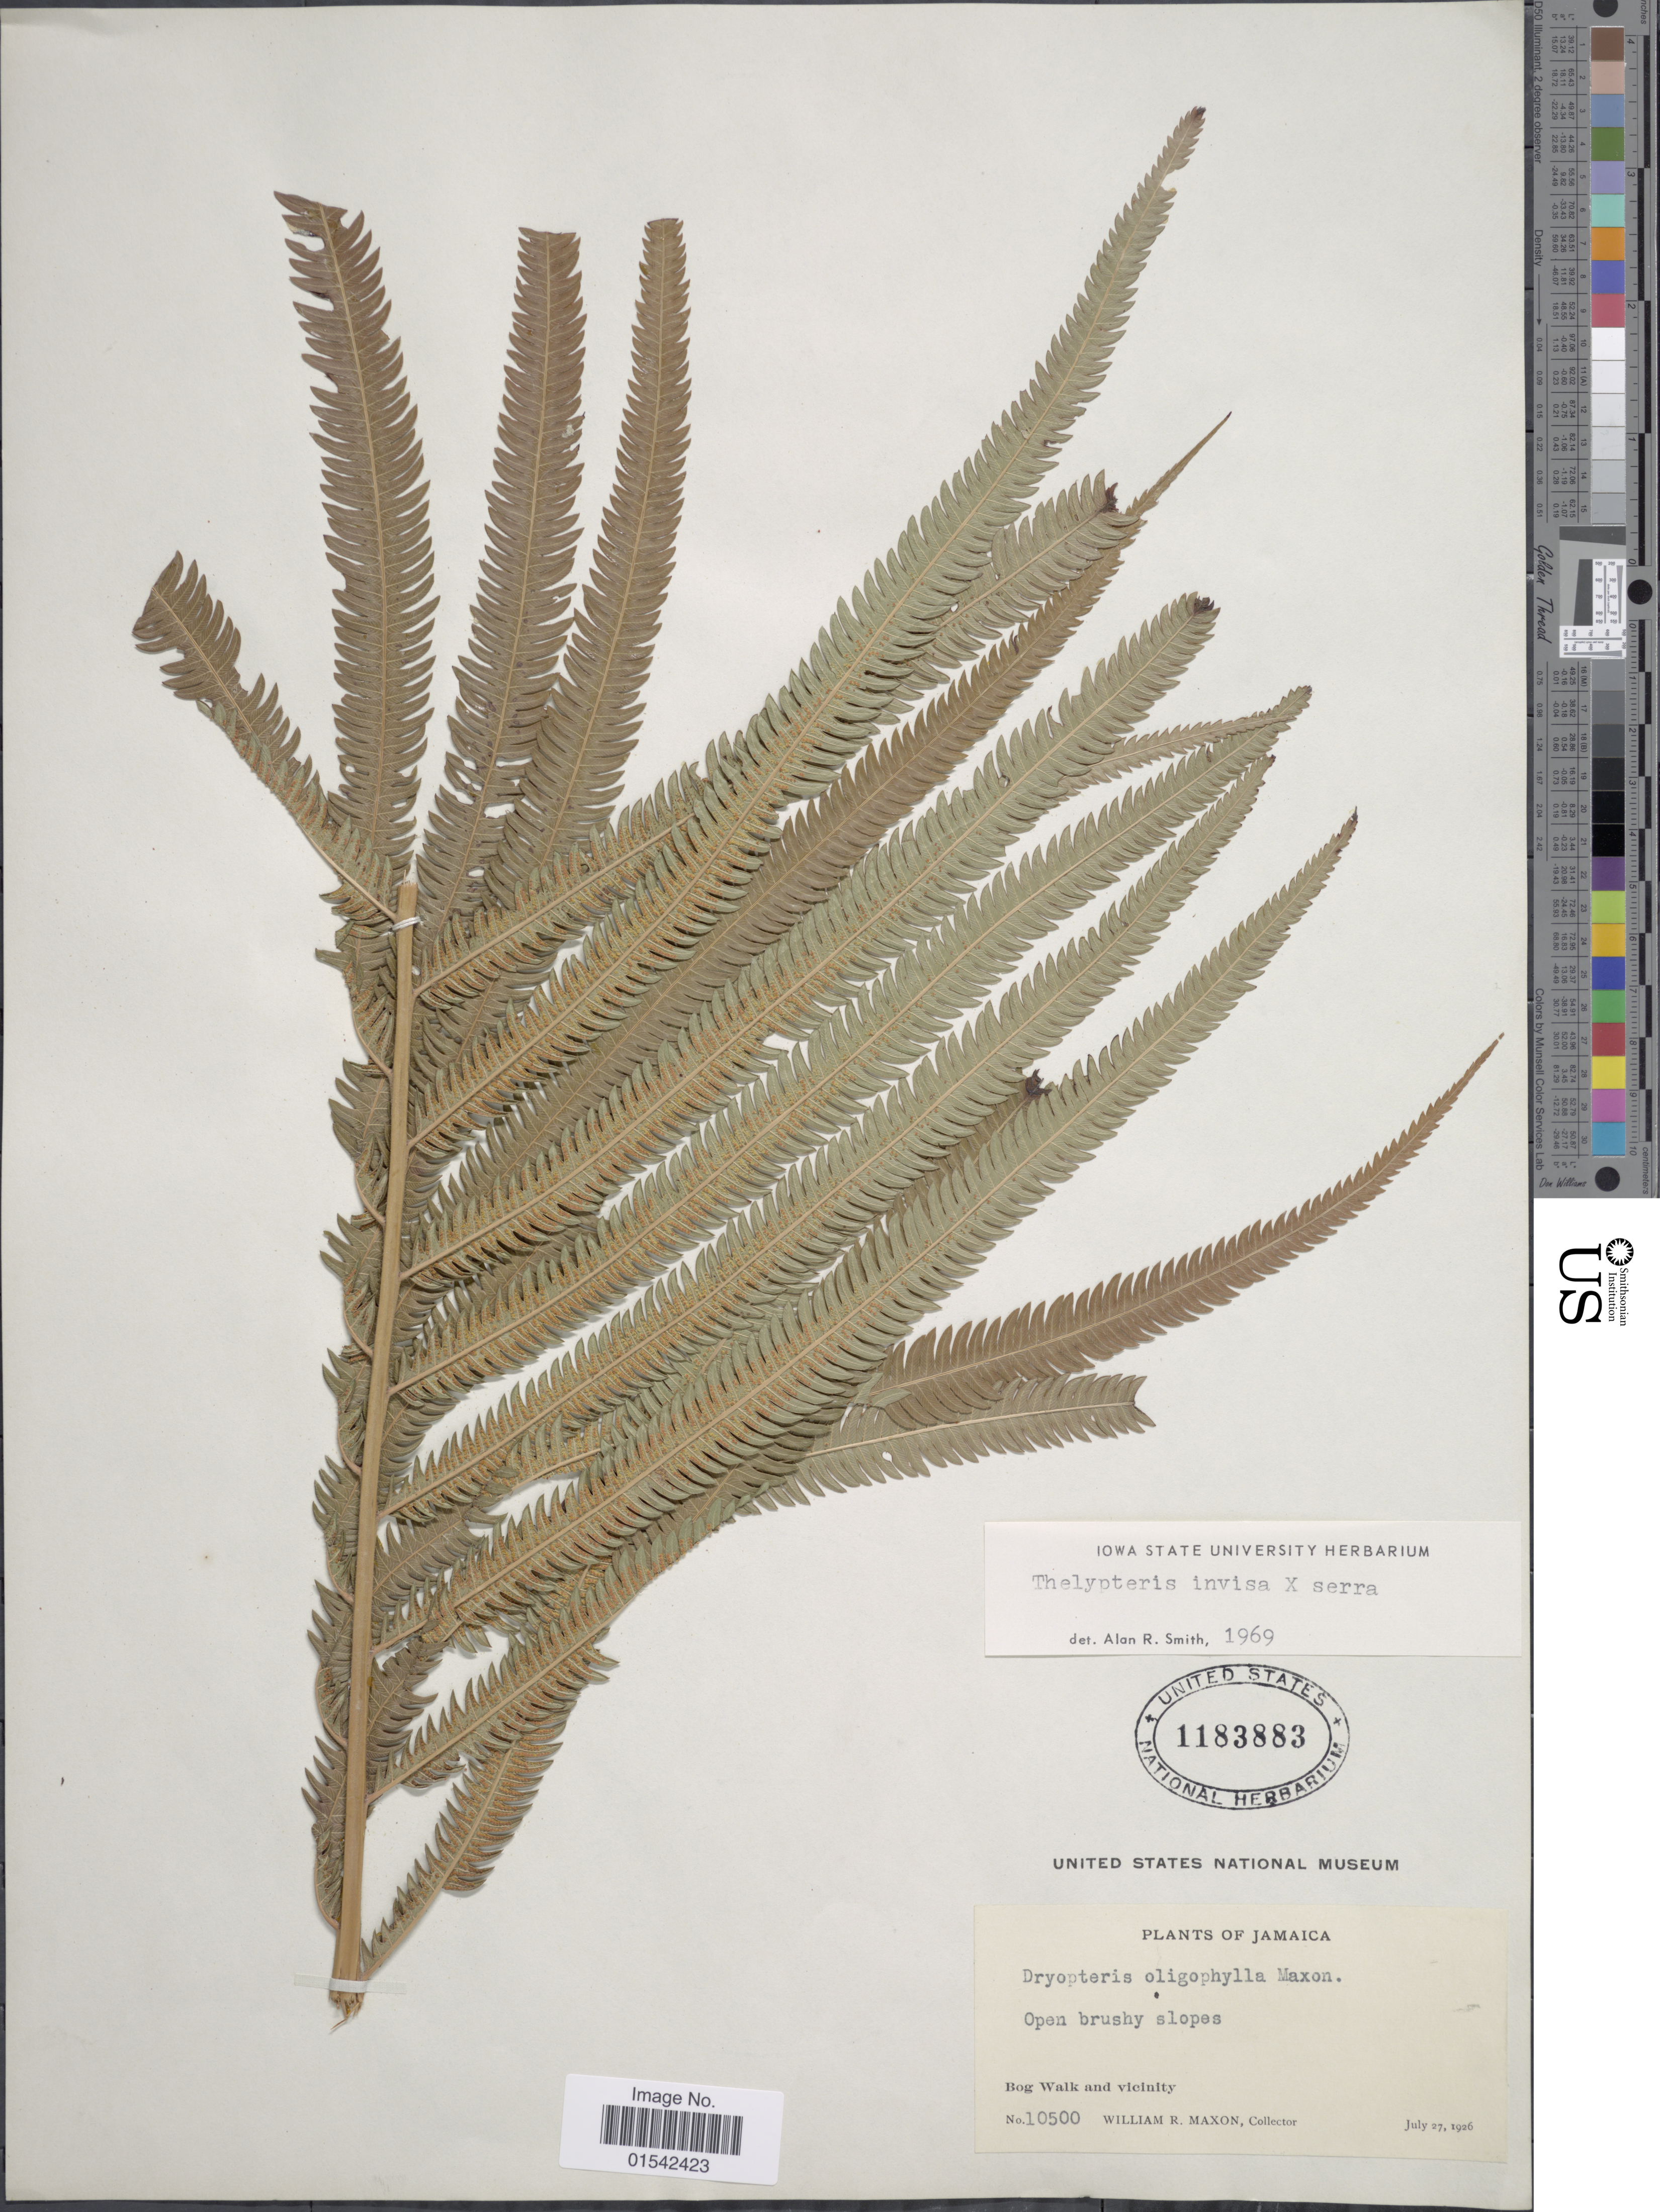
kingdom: Plantae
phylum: Tracheophyta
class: Polypodiopsida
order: Polypodiales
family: Thelypteridaceae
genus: Cyclosorus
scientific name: x C. serra (Sw.) Farw.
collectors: W. R. Maxon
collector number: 10500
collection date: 1926-07-27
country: Jamaica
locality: Bog Walk and vicinity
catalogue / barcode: US 1183883